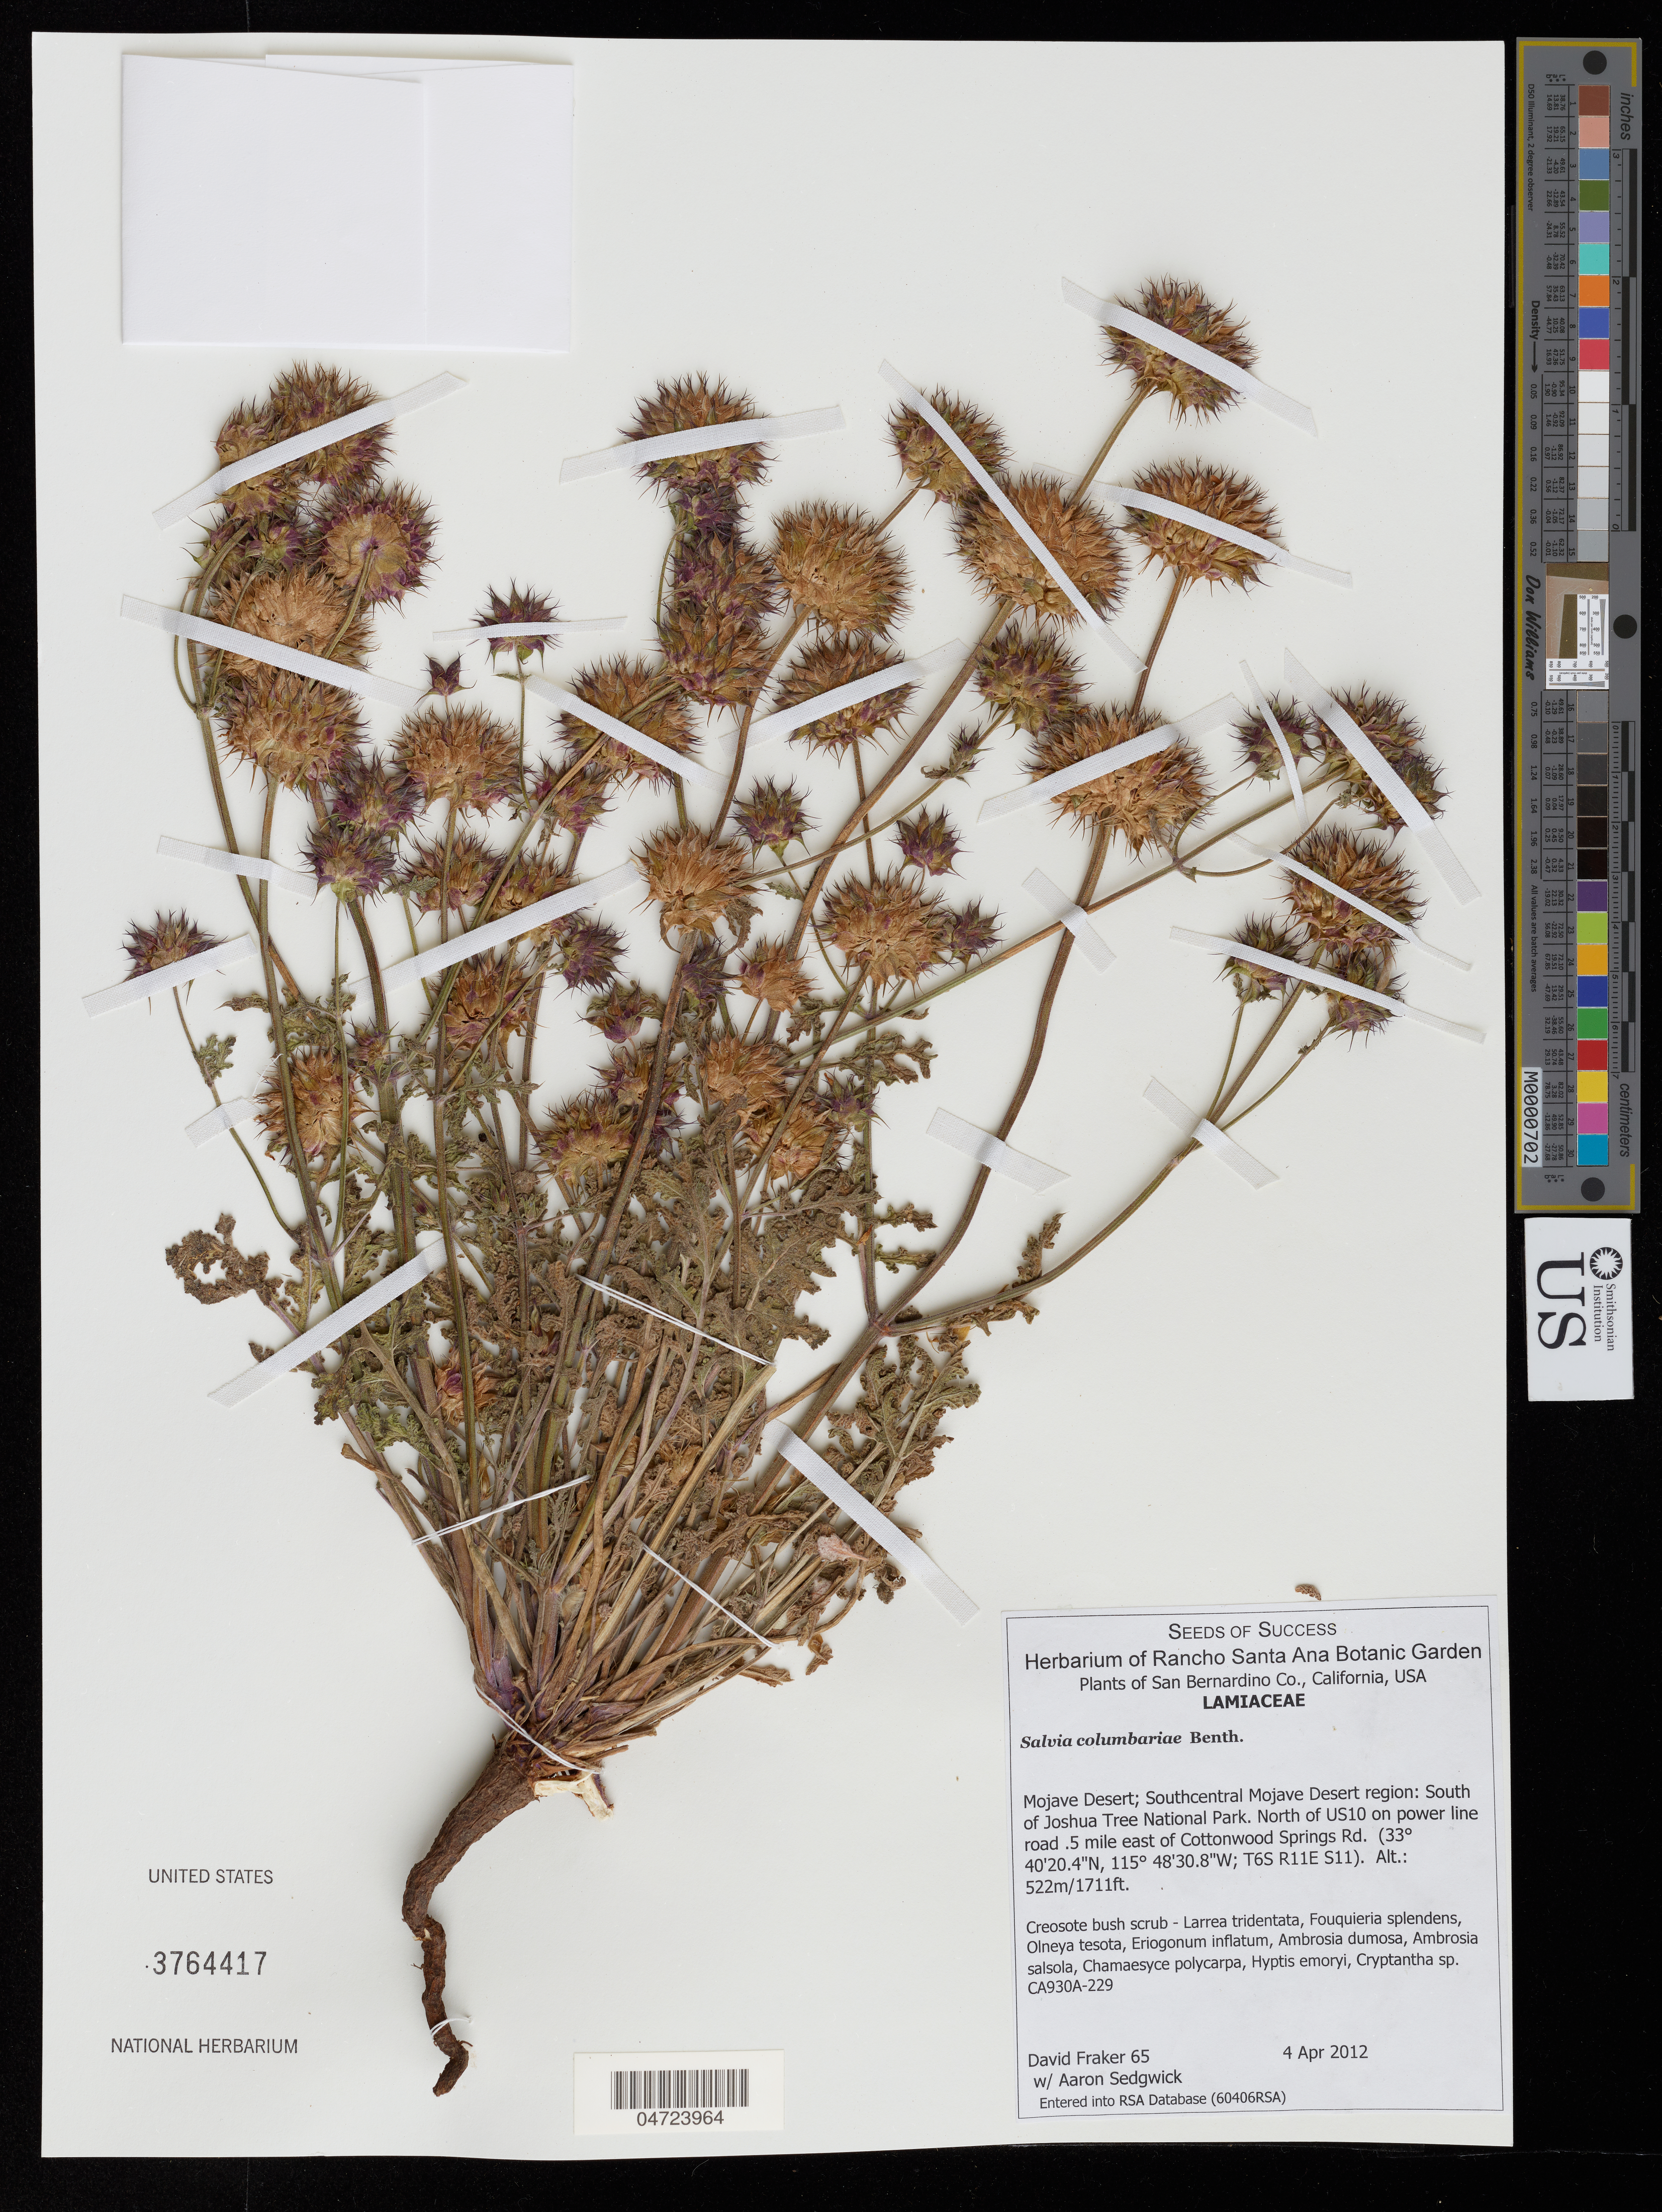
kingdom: Plantae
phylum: Tracheophyta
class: Magnoliopsida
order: Lamiales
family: Lamiaceae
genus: Salvia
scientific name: Salvia columbariae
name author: Benth.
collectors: D. Fraker & A. Sedgwick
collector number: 65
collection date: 2012-04-04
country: United States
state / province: California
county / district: San Bernardino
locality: San Bernardino Co. Mojave Desert; Southcentral Mojave Desert region: South of Joshua Tree National Park. North of US10 on power line road .5 miles east of Cottonwood Springs Rd.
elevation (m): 522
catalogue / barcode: US 3764417